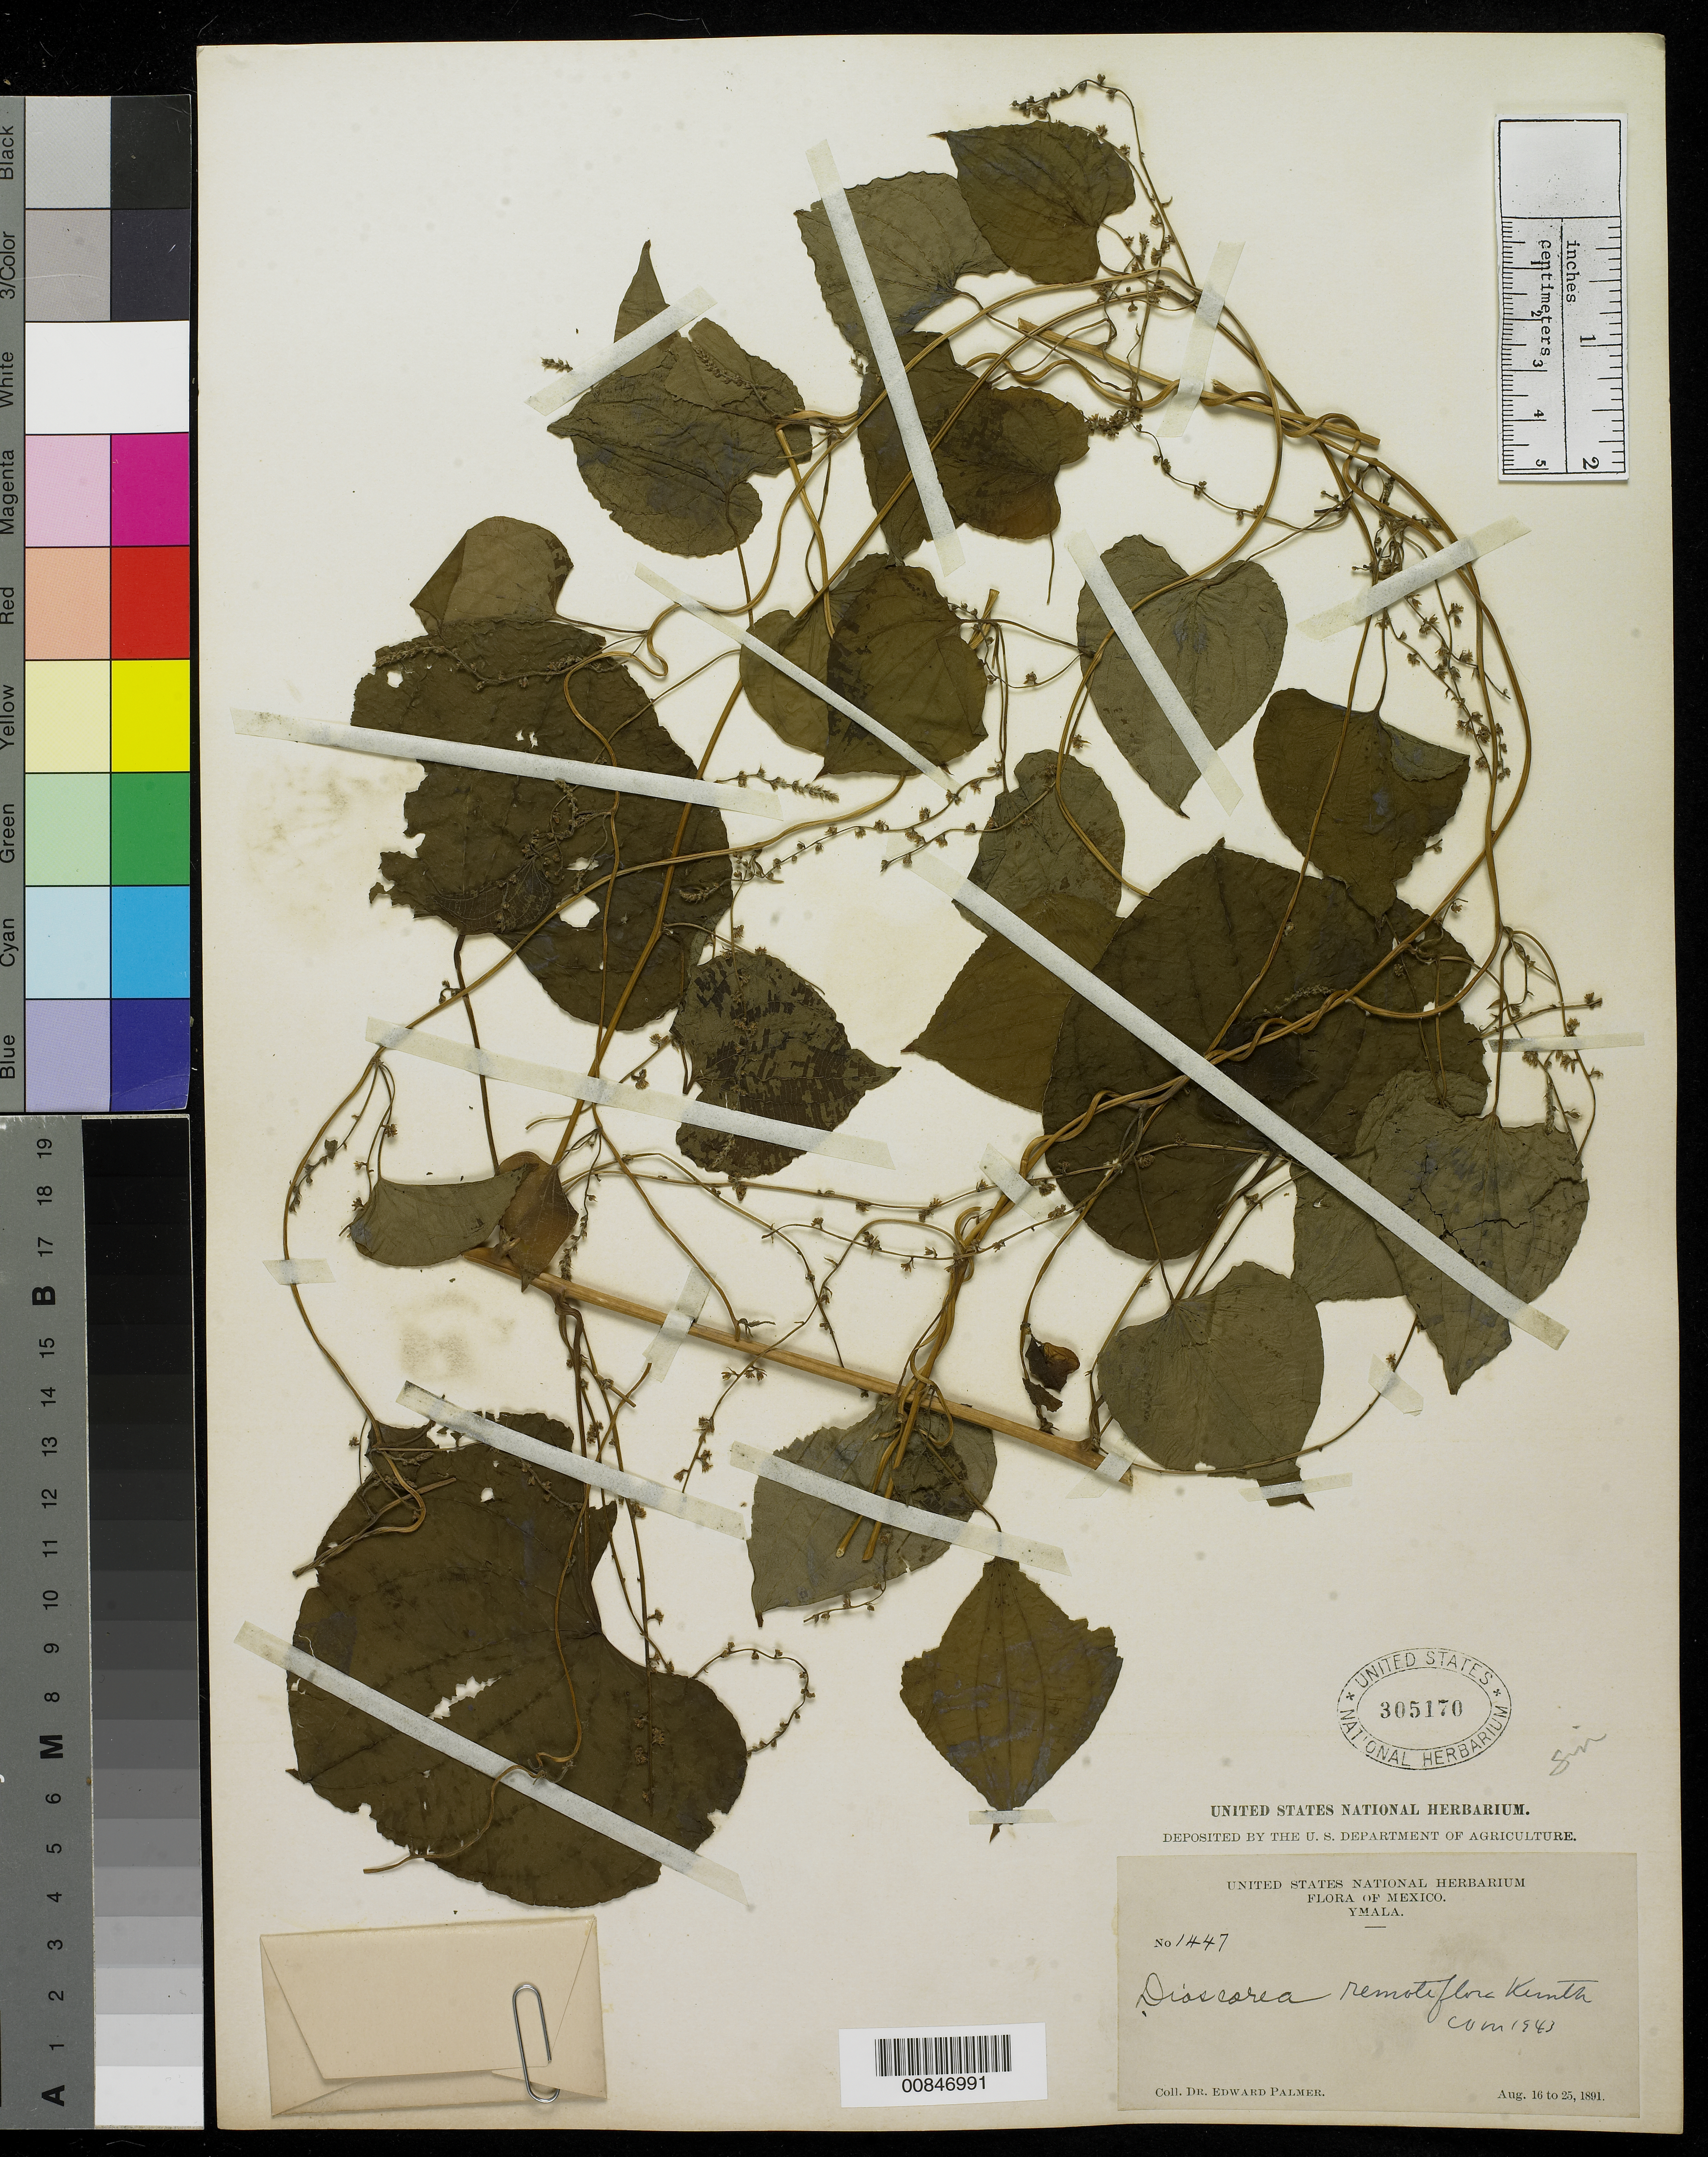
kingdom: Plantae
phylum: Tracheophyta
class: Liliopsida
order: Dioscoreales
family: Dioscoreaceae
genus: Dioscorea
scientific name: Dioscorea remotiflora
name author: Kunth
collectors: E. Palmer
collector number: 1447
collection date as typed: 16 Aug 1891 to 25 Aug 1891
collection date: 1891-08-16/1891-08-25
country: Mexico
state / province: Sinaloa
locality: Ymala, Sinaloa.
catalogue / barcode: US 305170